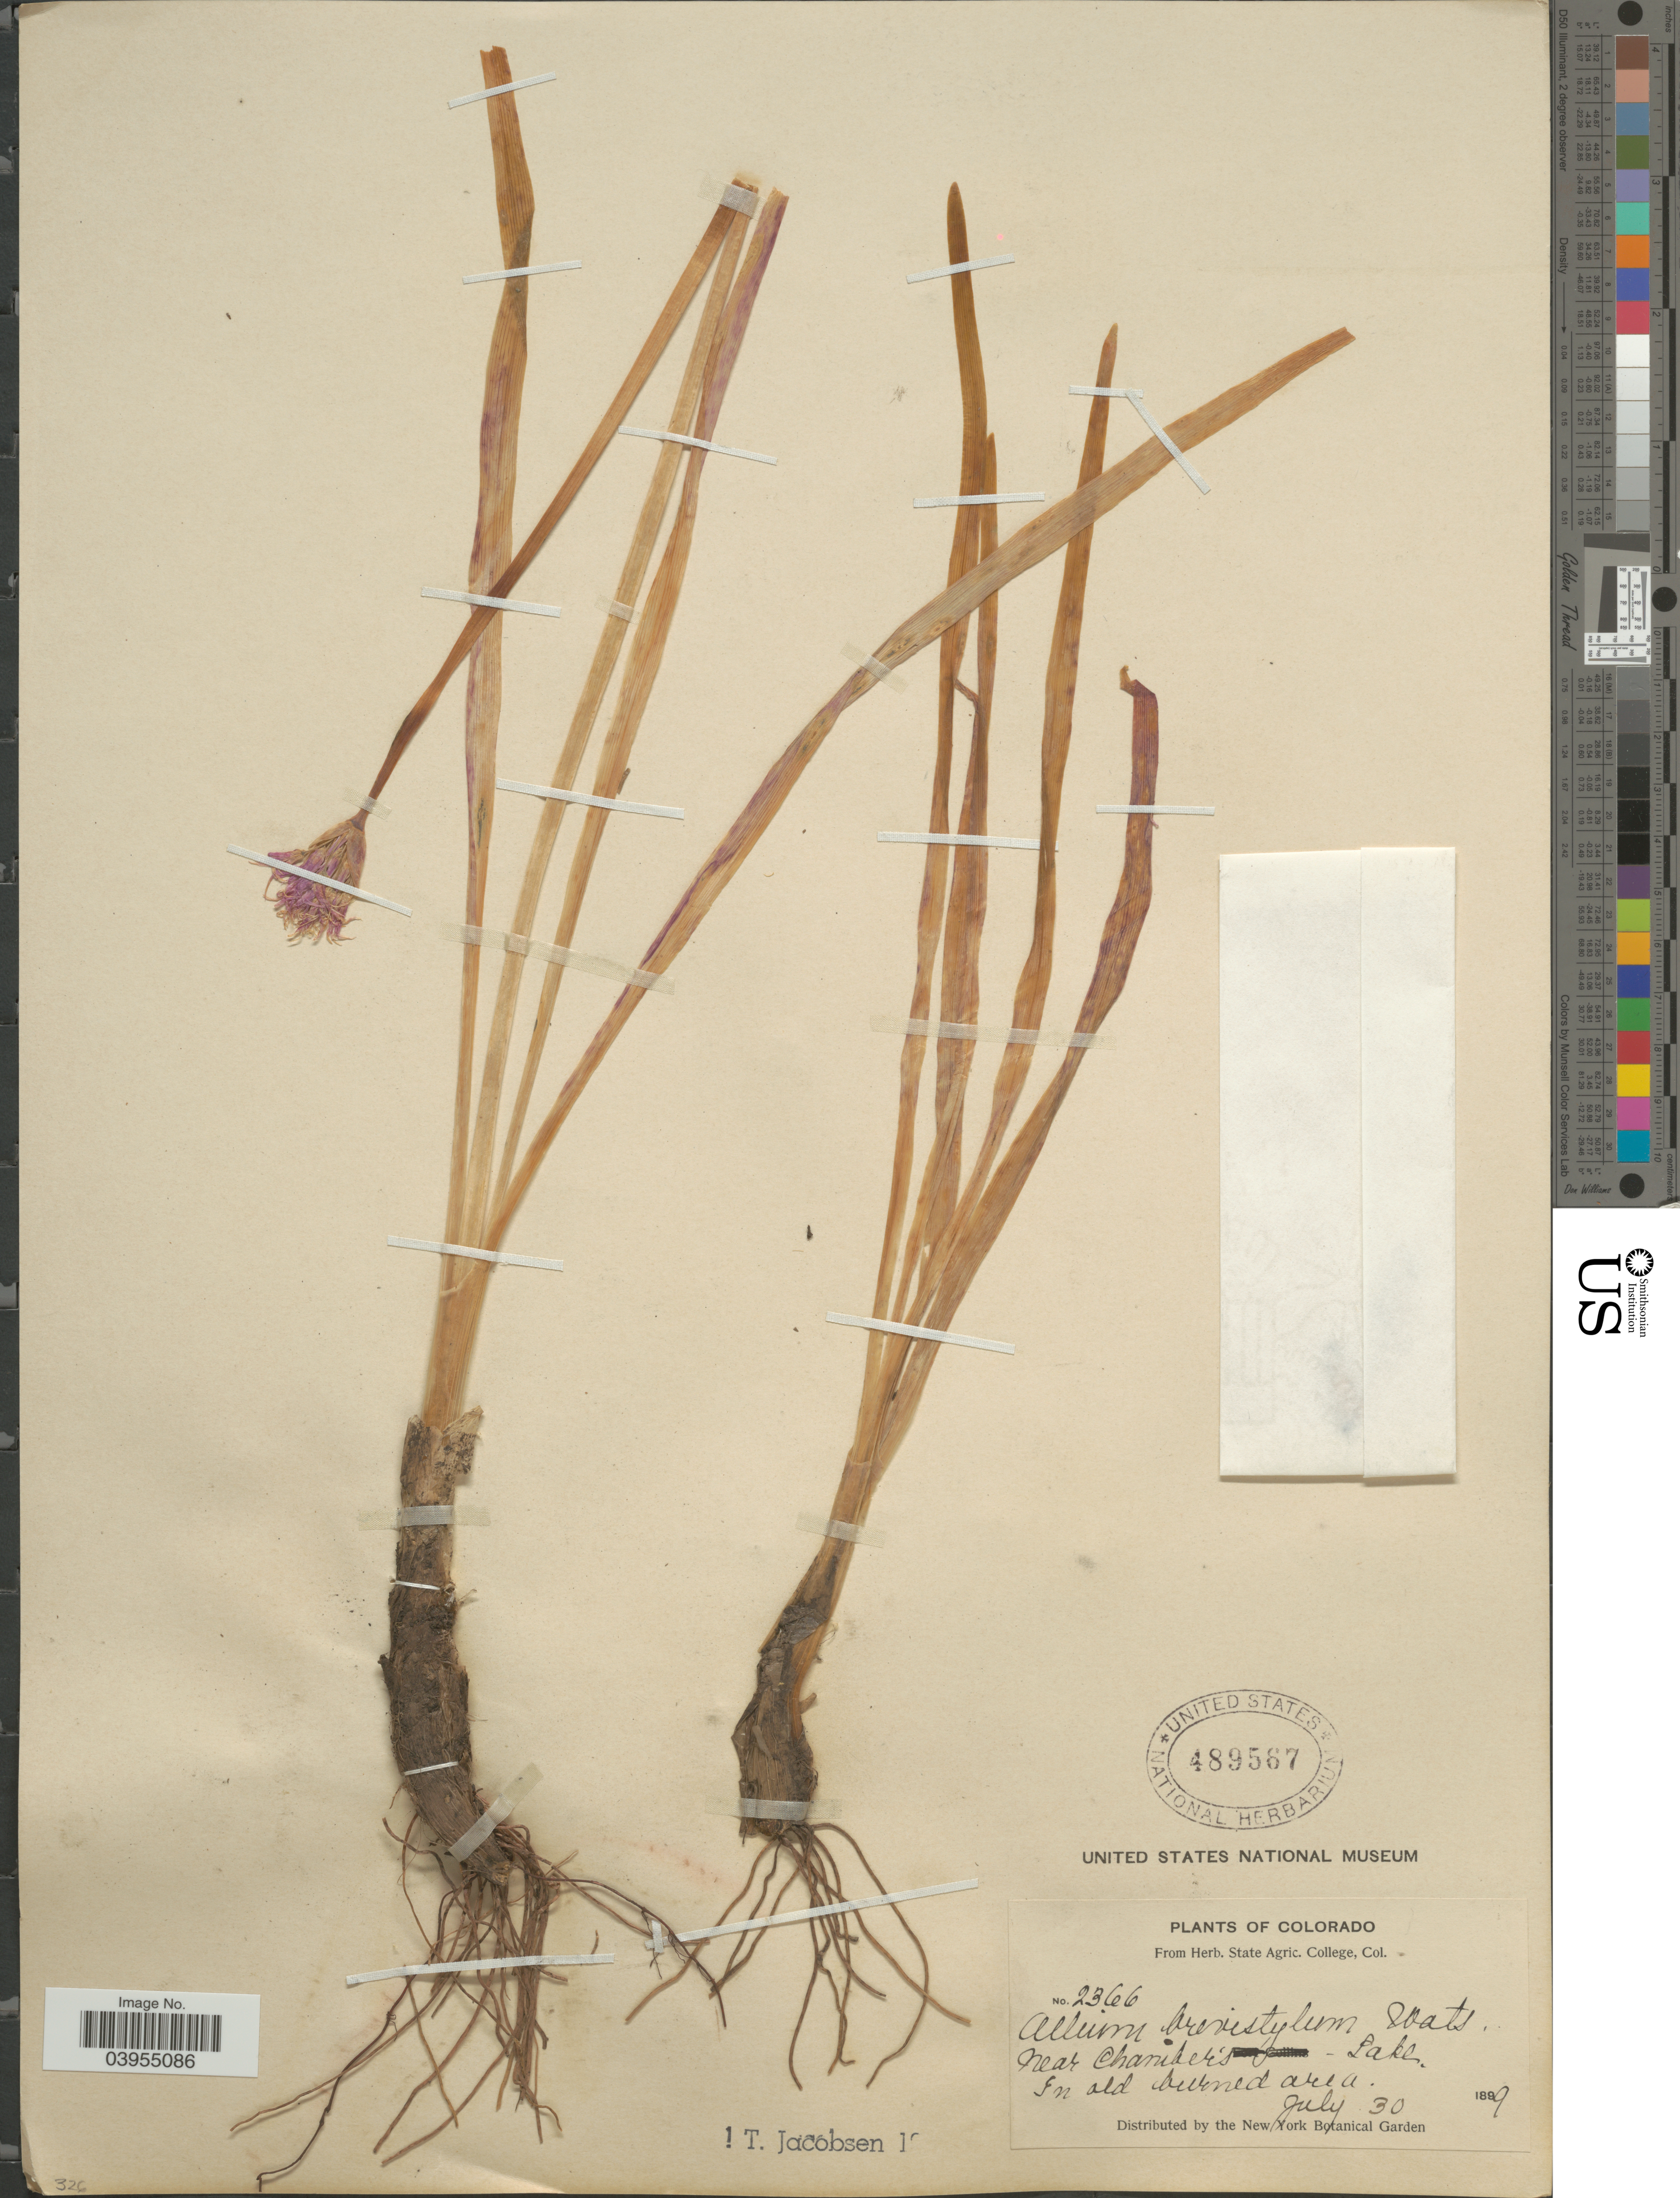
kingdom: Plantae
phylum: Tracheophyta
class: Liliopsida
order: Asparagales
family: Amaryllidaceae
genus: Allium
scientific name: Allium brevistylum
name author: S. Watson in C. King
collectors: ex herb. State Agric. College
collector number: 2366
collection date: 1899-07-30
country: United States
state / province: Colorado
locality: Near Chamber's Lake. In old burned area.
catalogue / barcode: US 489567